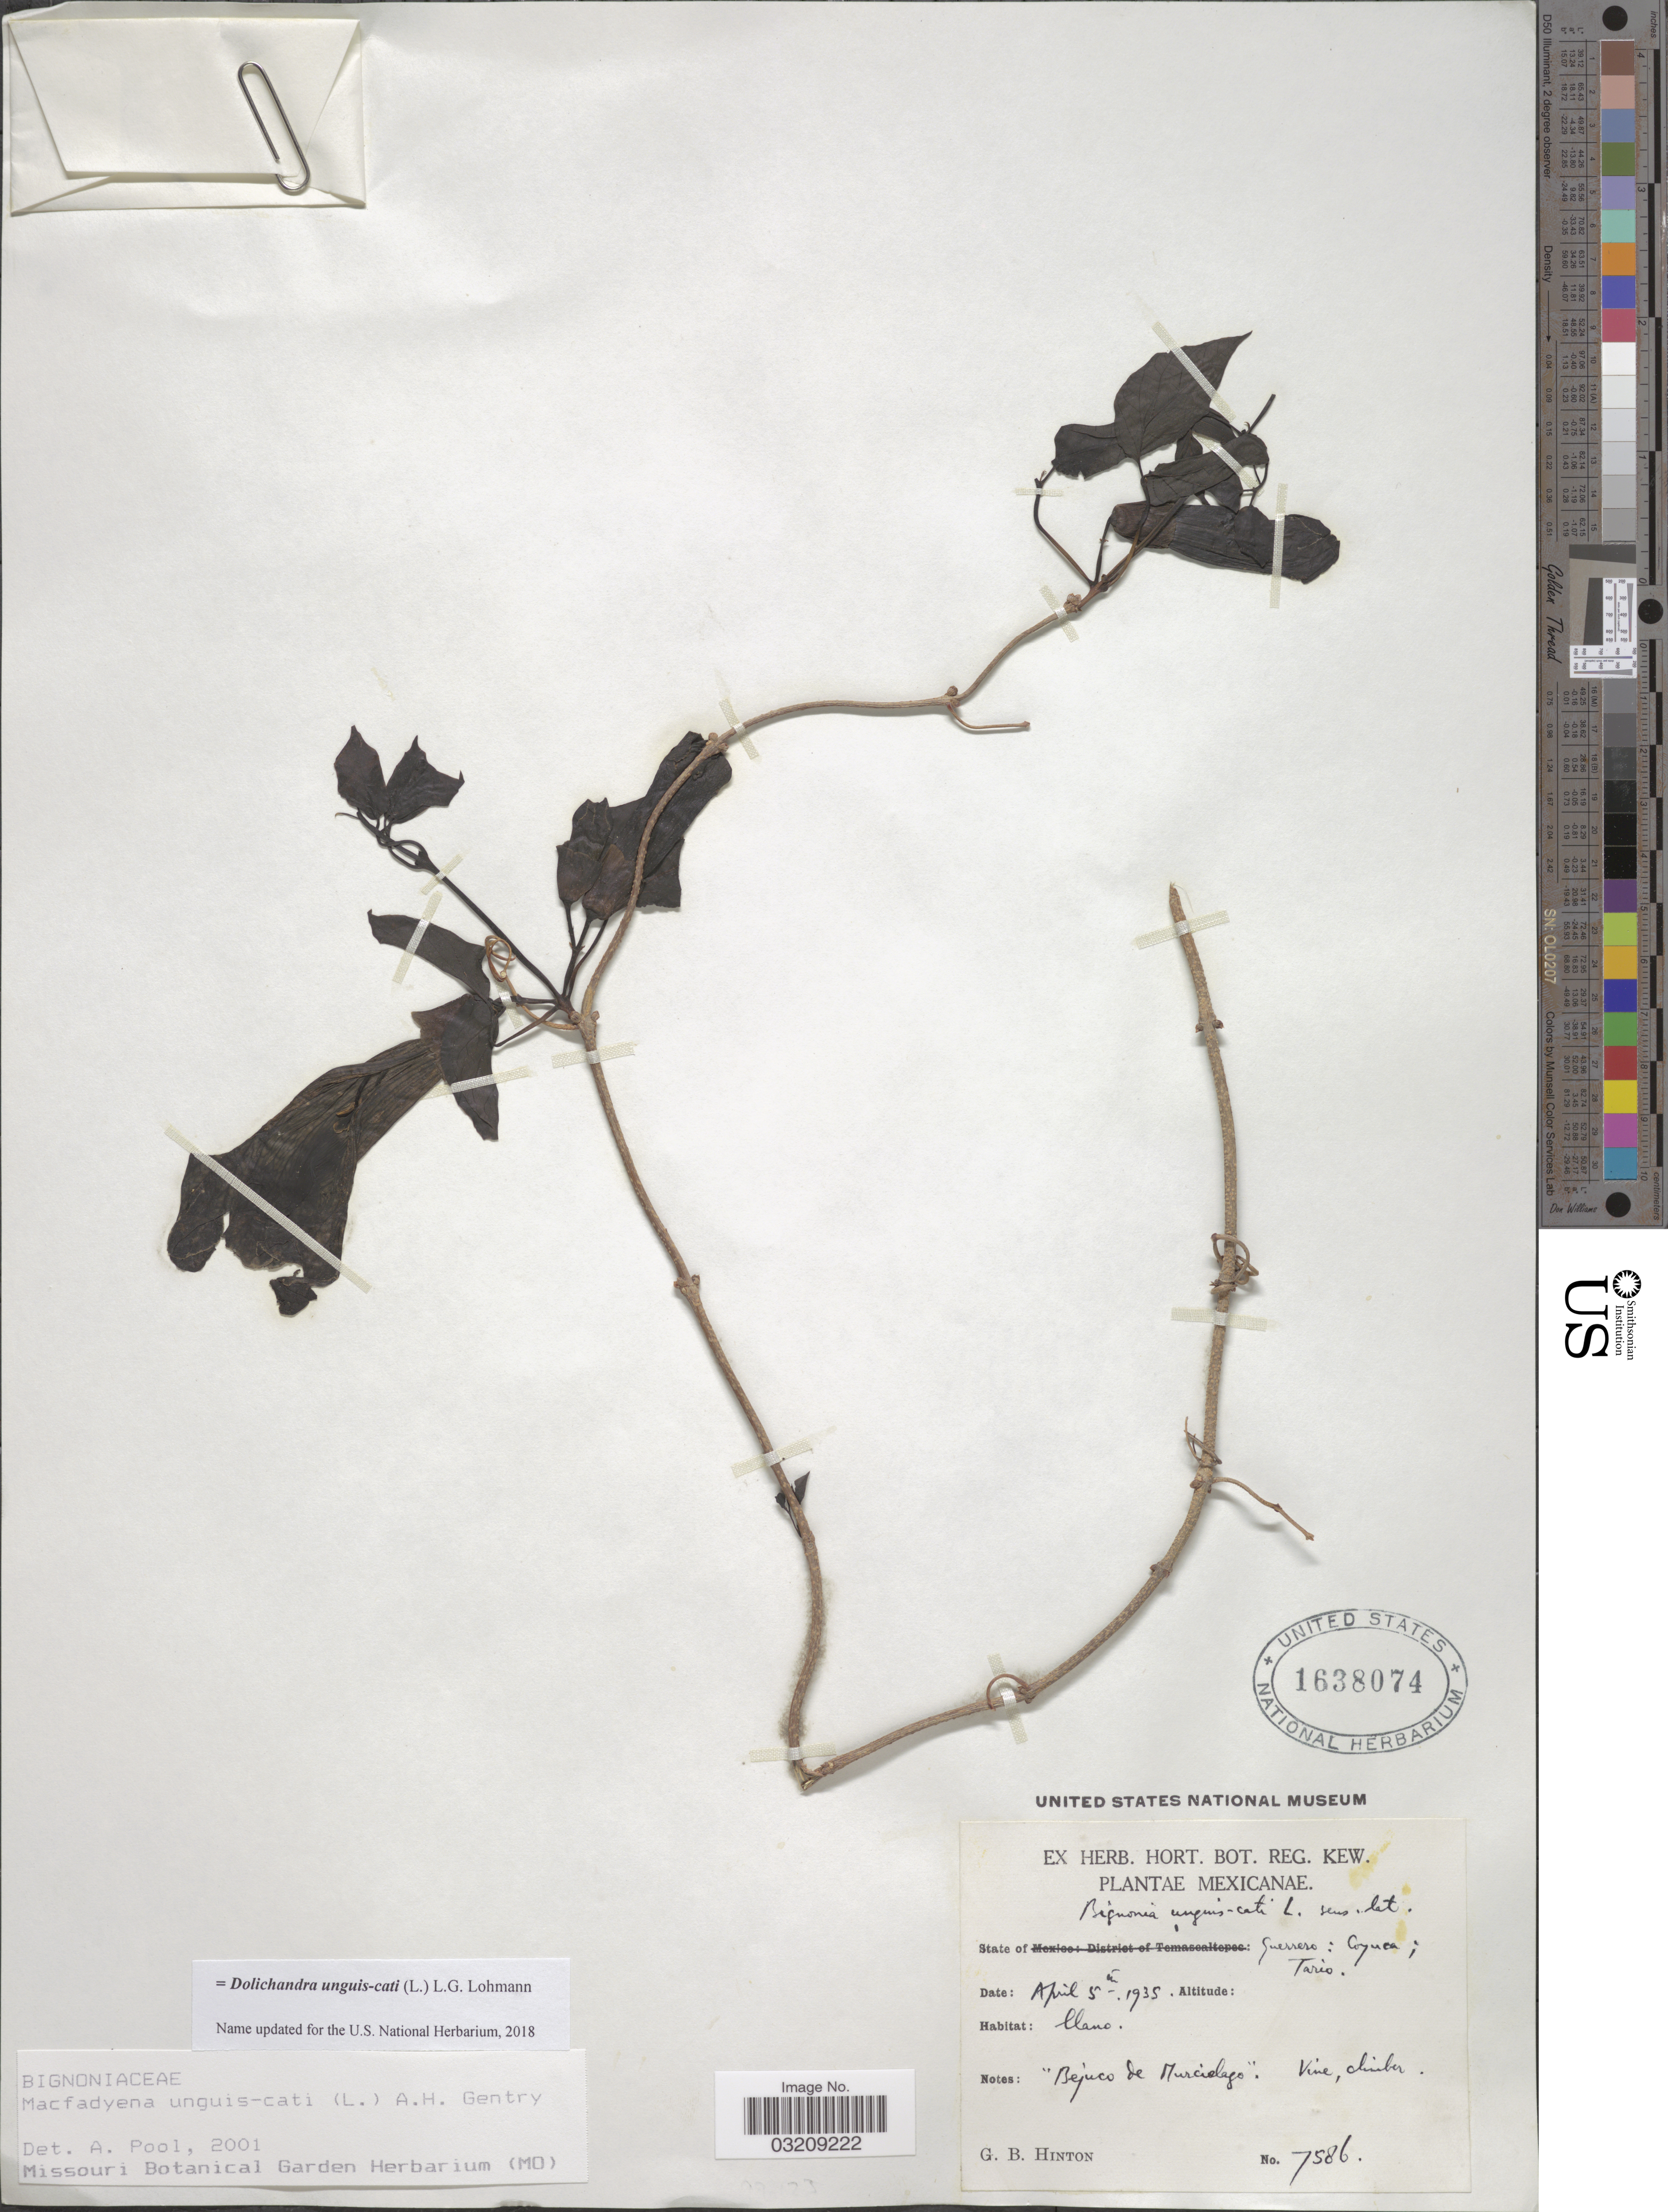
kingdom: Plantae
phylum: Tracheophyta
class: Magnoliopsida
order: Lamiales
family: Bignoniaceae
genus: Dolichandra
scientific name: Dolichandra unguis-cati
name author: (L.) L.G. Lohmann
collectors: G. B. Hinton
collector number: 7586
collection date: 1935-04-05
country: Mexico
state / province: Guerrero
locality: Coyuca; Tario.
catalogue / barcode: US 1638074